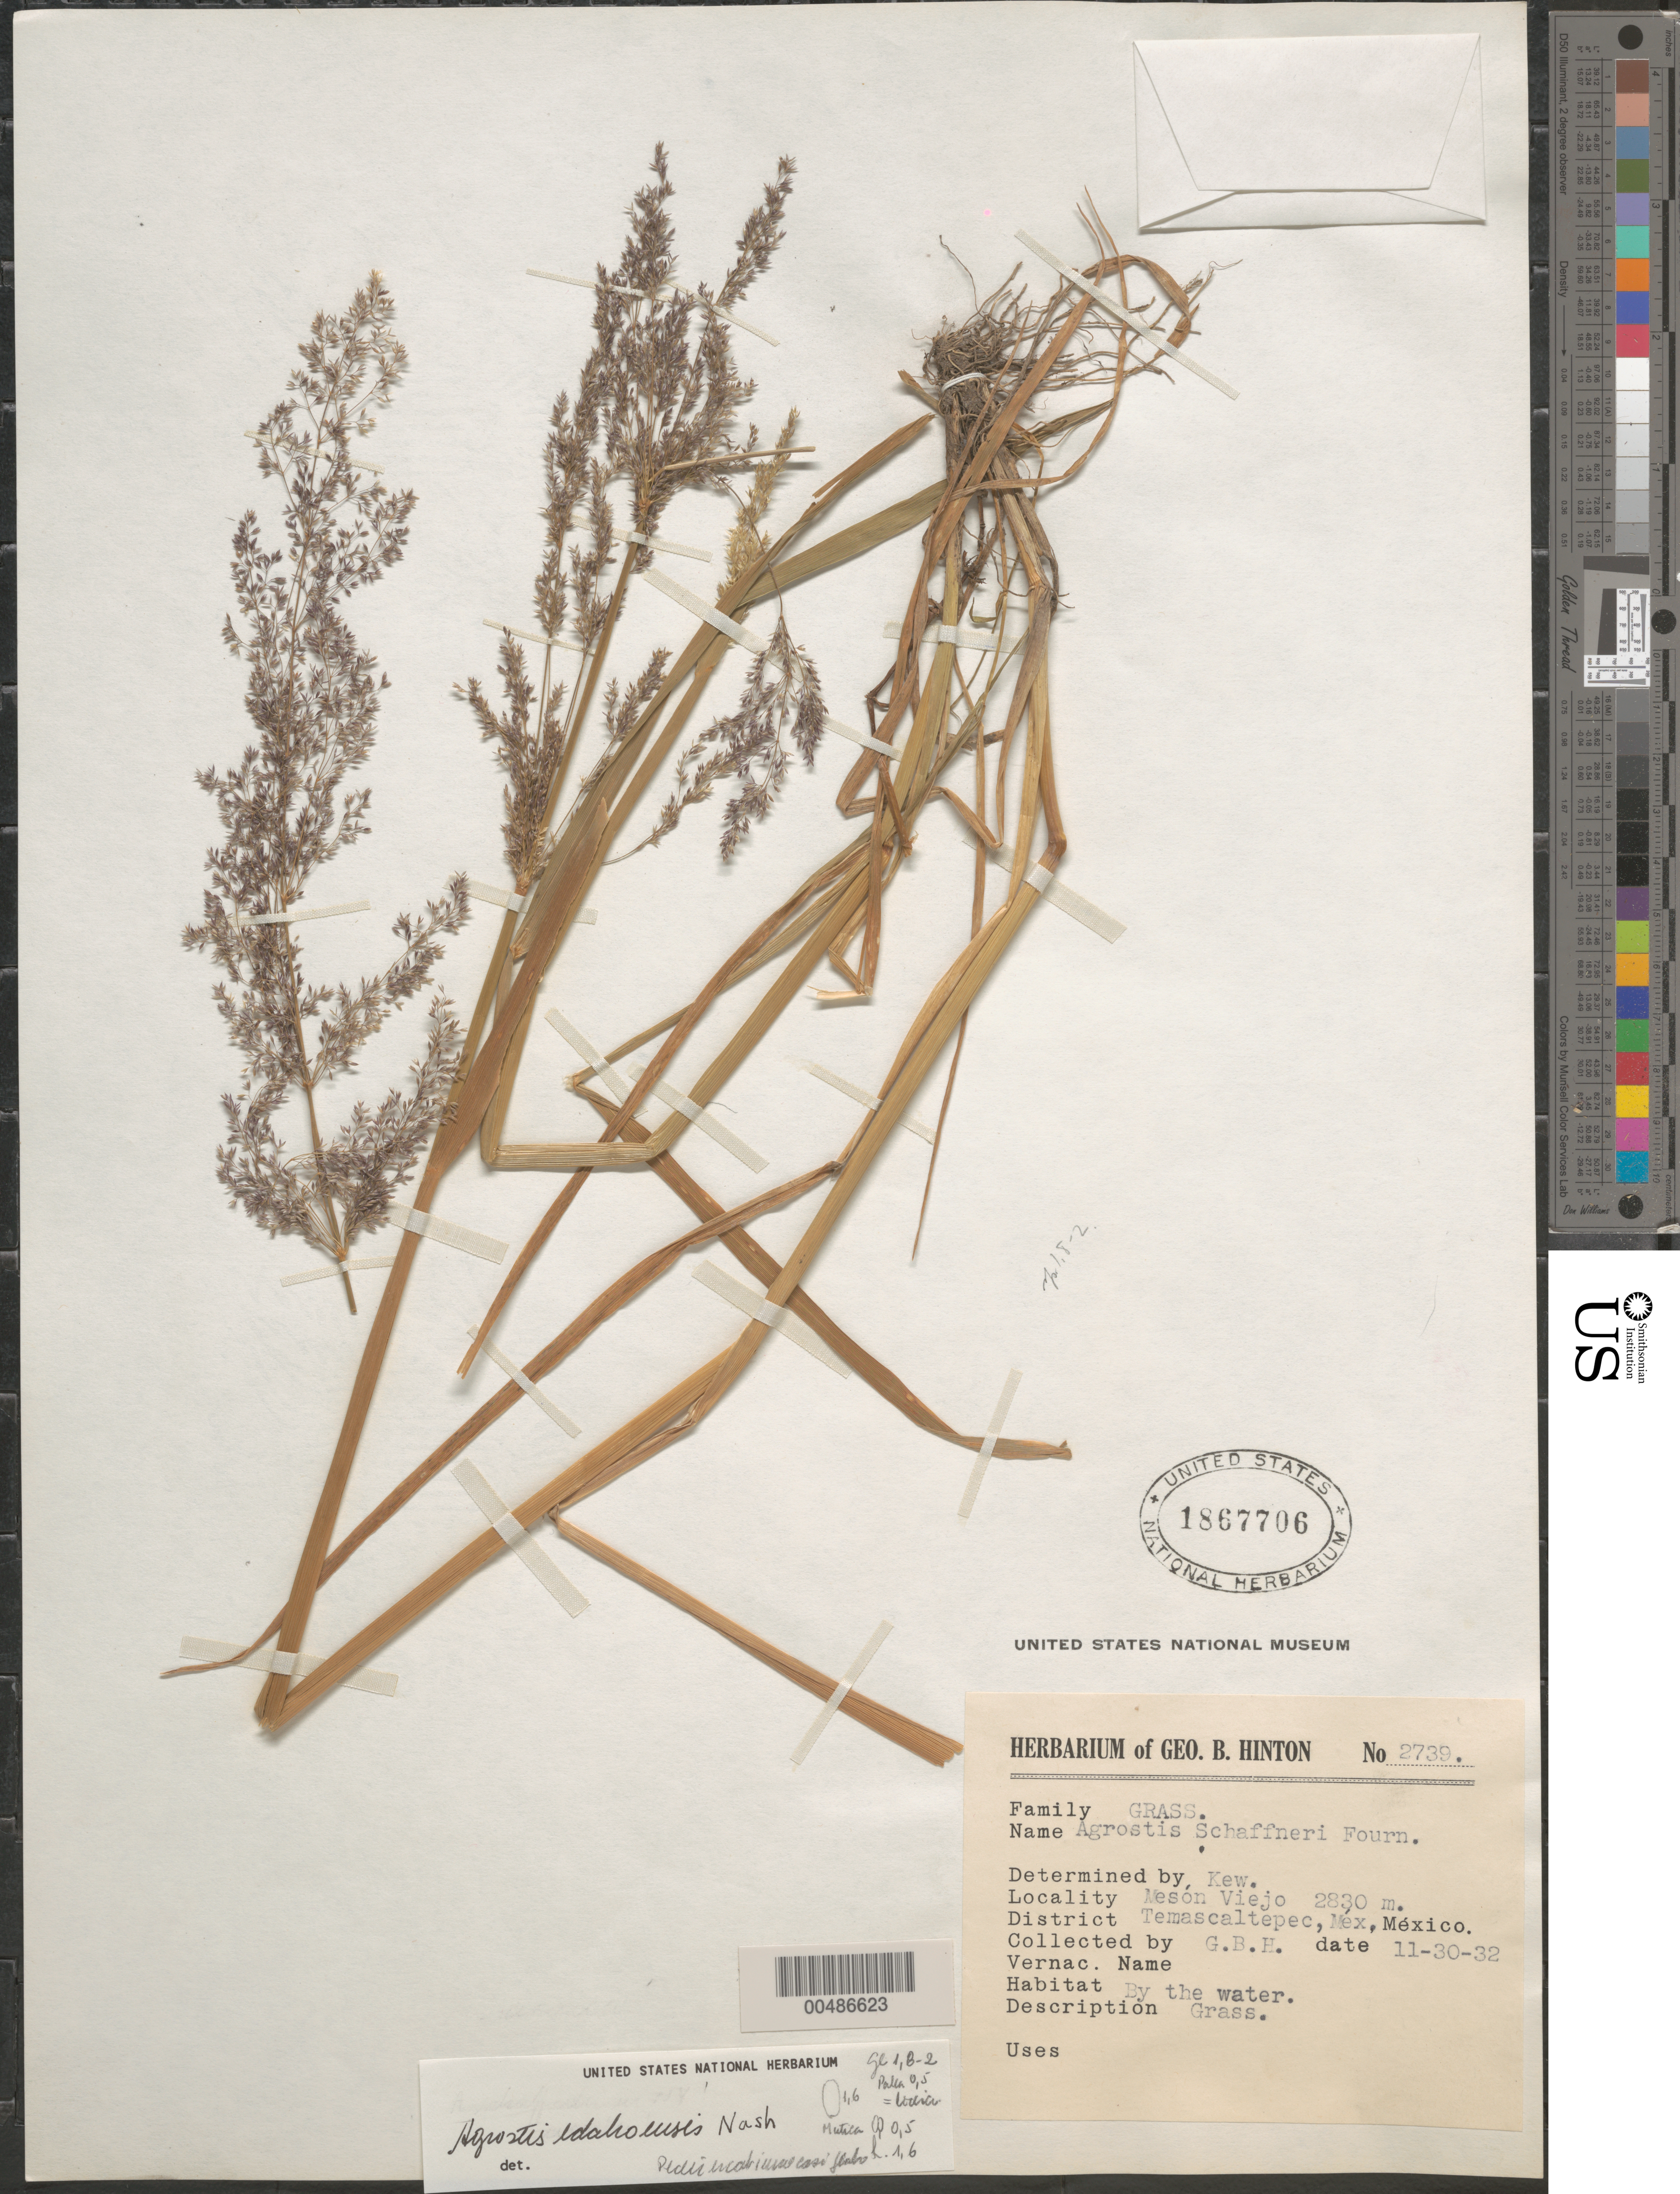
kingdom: Plantae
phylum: Tracheophyta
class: Liliopsida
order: Poales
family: Poaceae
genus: Agrostis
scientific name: Agrostis idahoensis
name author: Nash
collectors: G. B. Hinton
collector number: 2739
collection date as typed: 30 Nov 1932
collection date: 1932-11-30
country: Mexico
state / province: México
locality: Temascaltepec, Mesón Viejo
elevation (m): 2830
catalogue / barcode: US 1867706